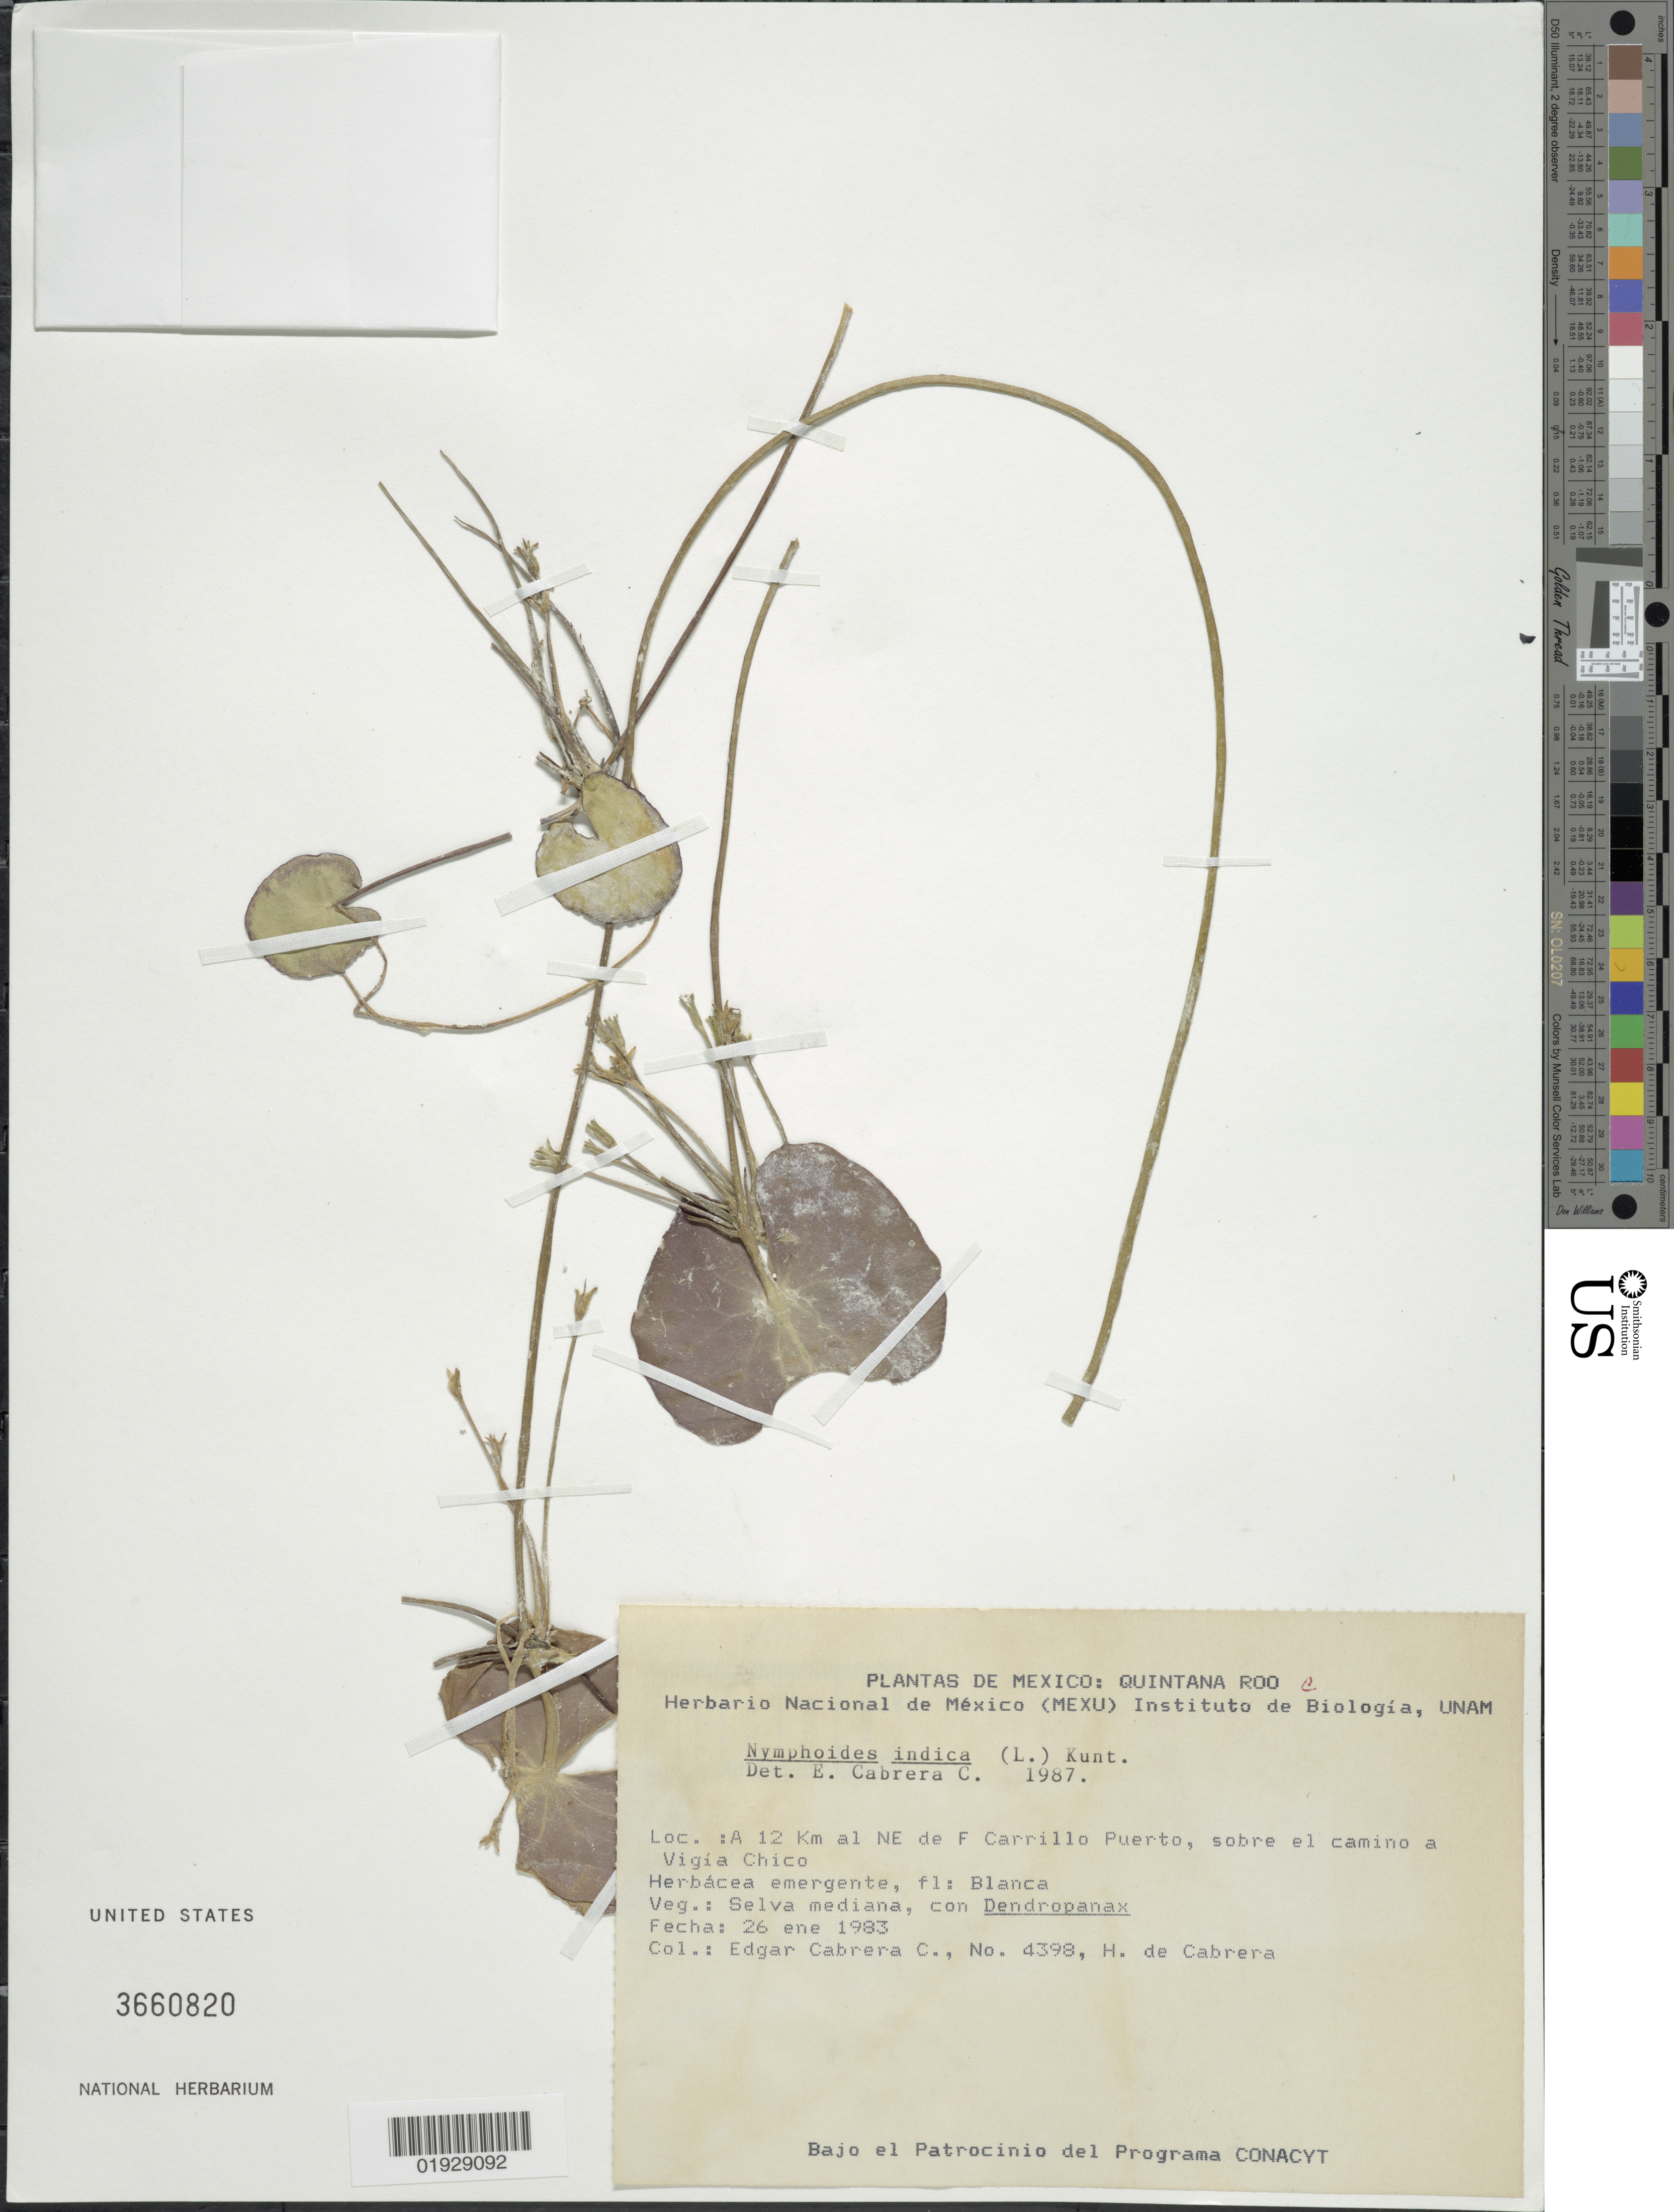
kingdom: Plantae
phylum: Tracheophyta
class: Magnoliopsida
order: Asterales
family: Menyanthaceae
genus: Nymphoides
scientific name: Nymphoides indica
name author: (L.) Kuntze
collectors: E. Cabrera & H. de Cabrera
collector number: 4398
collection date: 1983-01-26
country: Mexico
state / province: Quintana Roo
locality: A 12 Km al NE de F Carrillo Puerto, sobre el camino a Vigía Chico.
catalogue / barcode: US 3660820